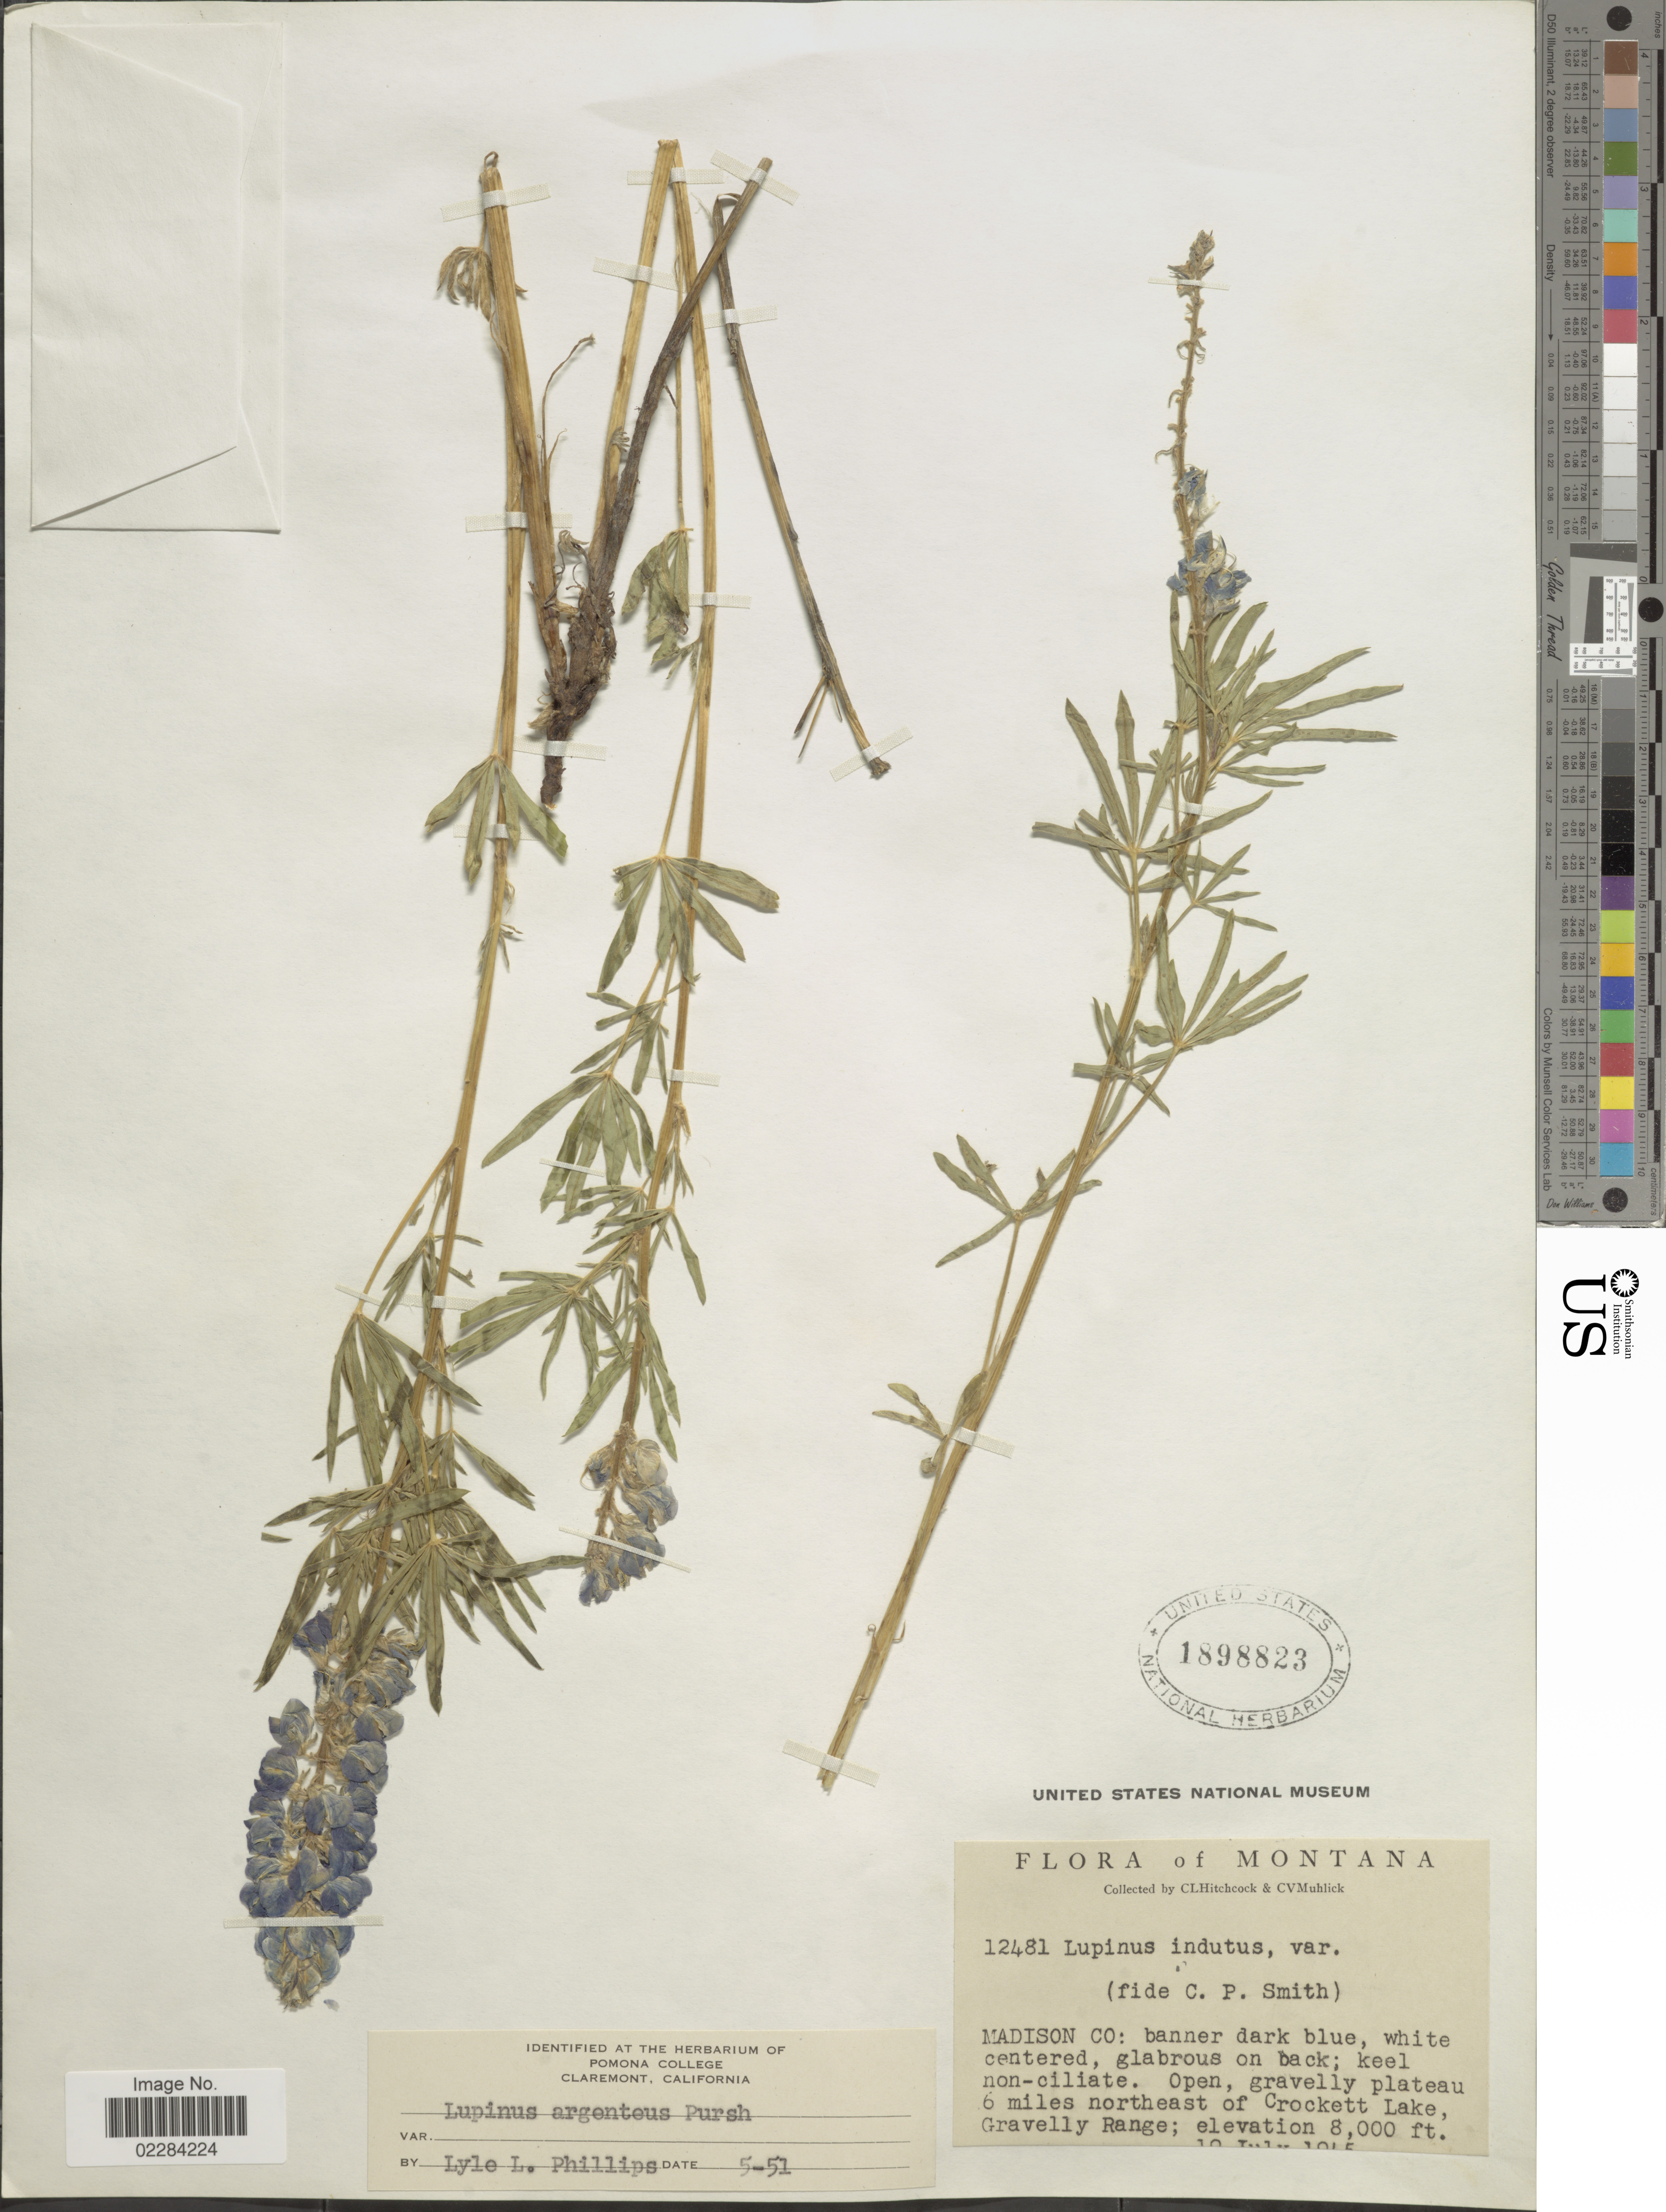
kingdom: Plantae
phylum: Tracheophyta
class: Magnoliopsida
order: Fabales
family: Fabaceae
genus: Lupinus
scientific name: Lupinus argenteus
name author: Pursh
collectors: C. L. Hitchcock & C. V. Muhlick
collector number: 12481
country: United States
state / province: Montana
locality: Madison Co: Open, gravelly plateau 6 miles northeast of Crocket Lake, Gravelly Range.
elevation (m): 2438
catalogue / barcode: US 1898823